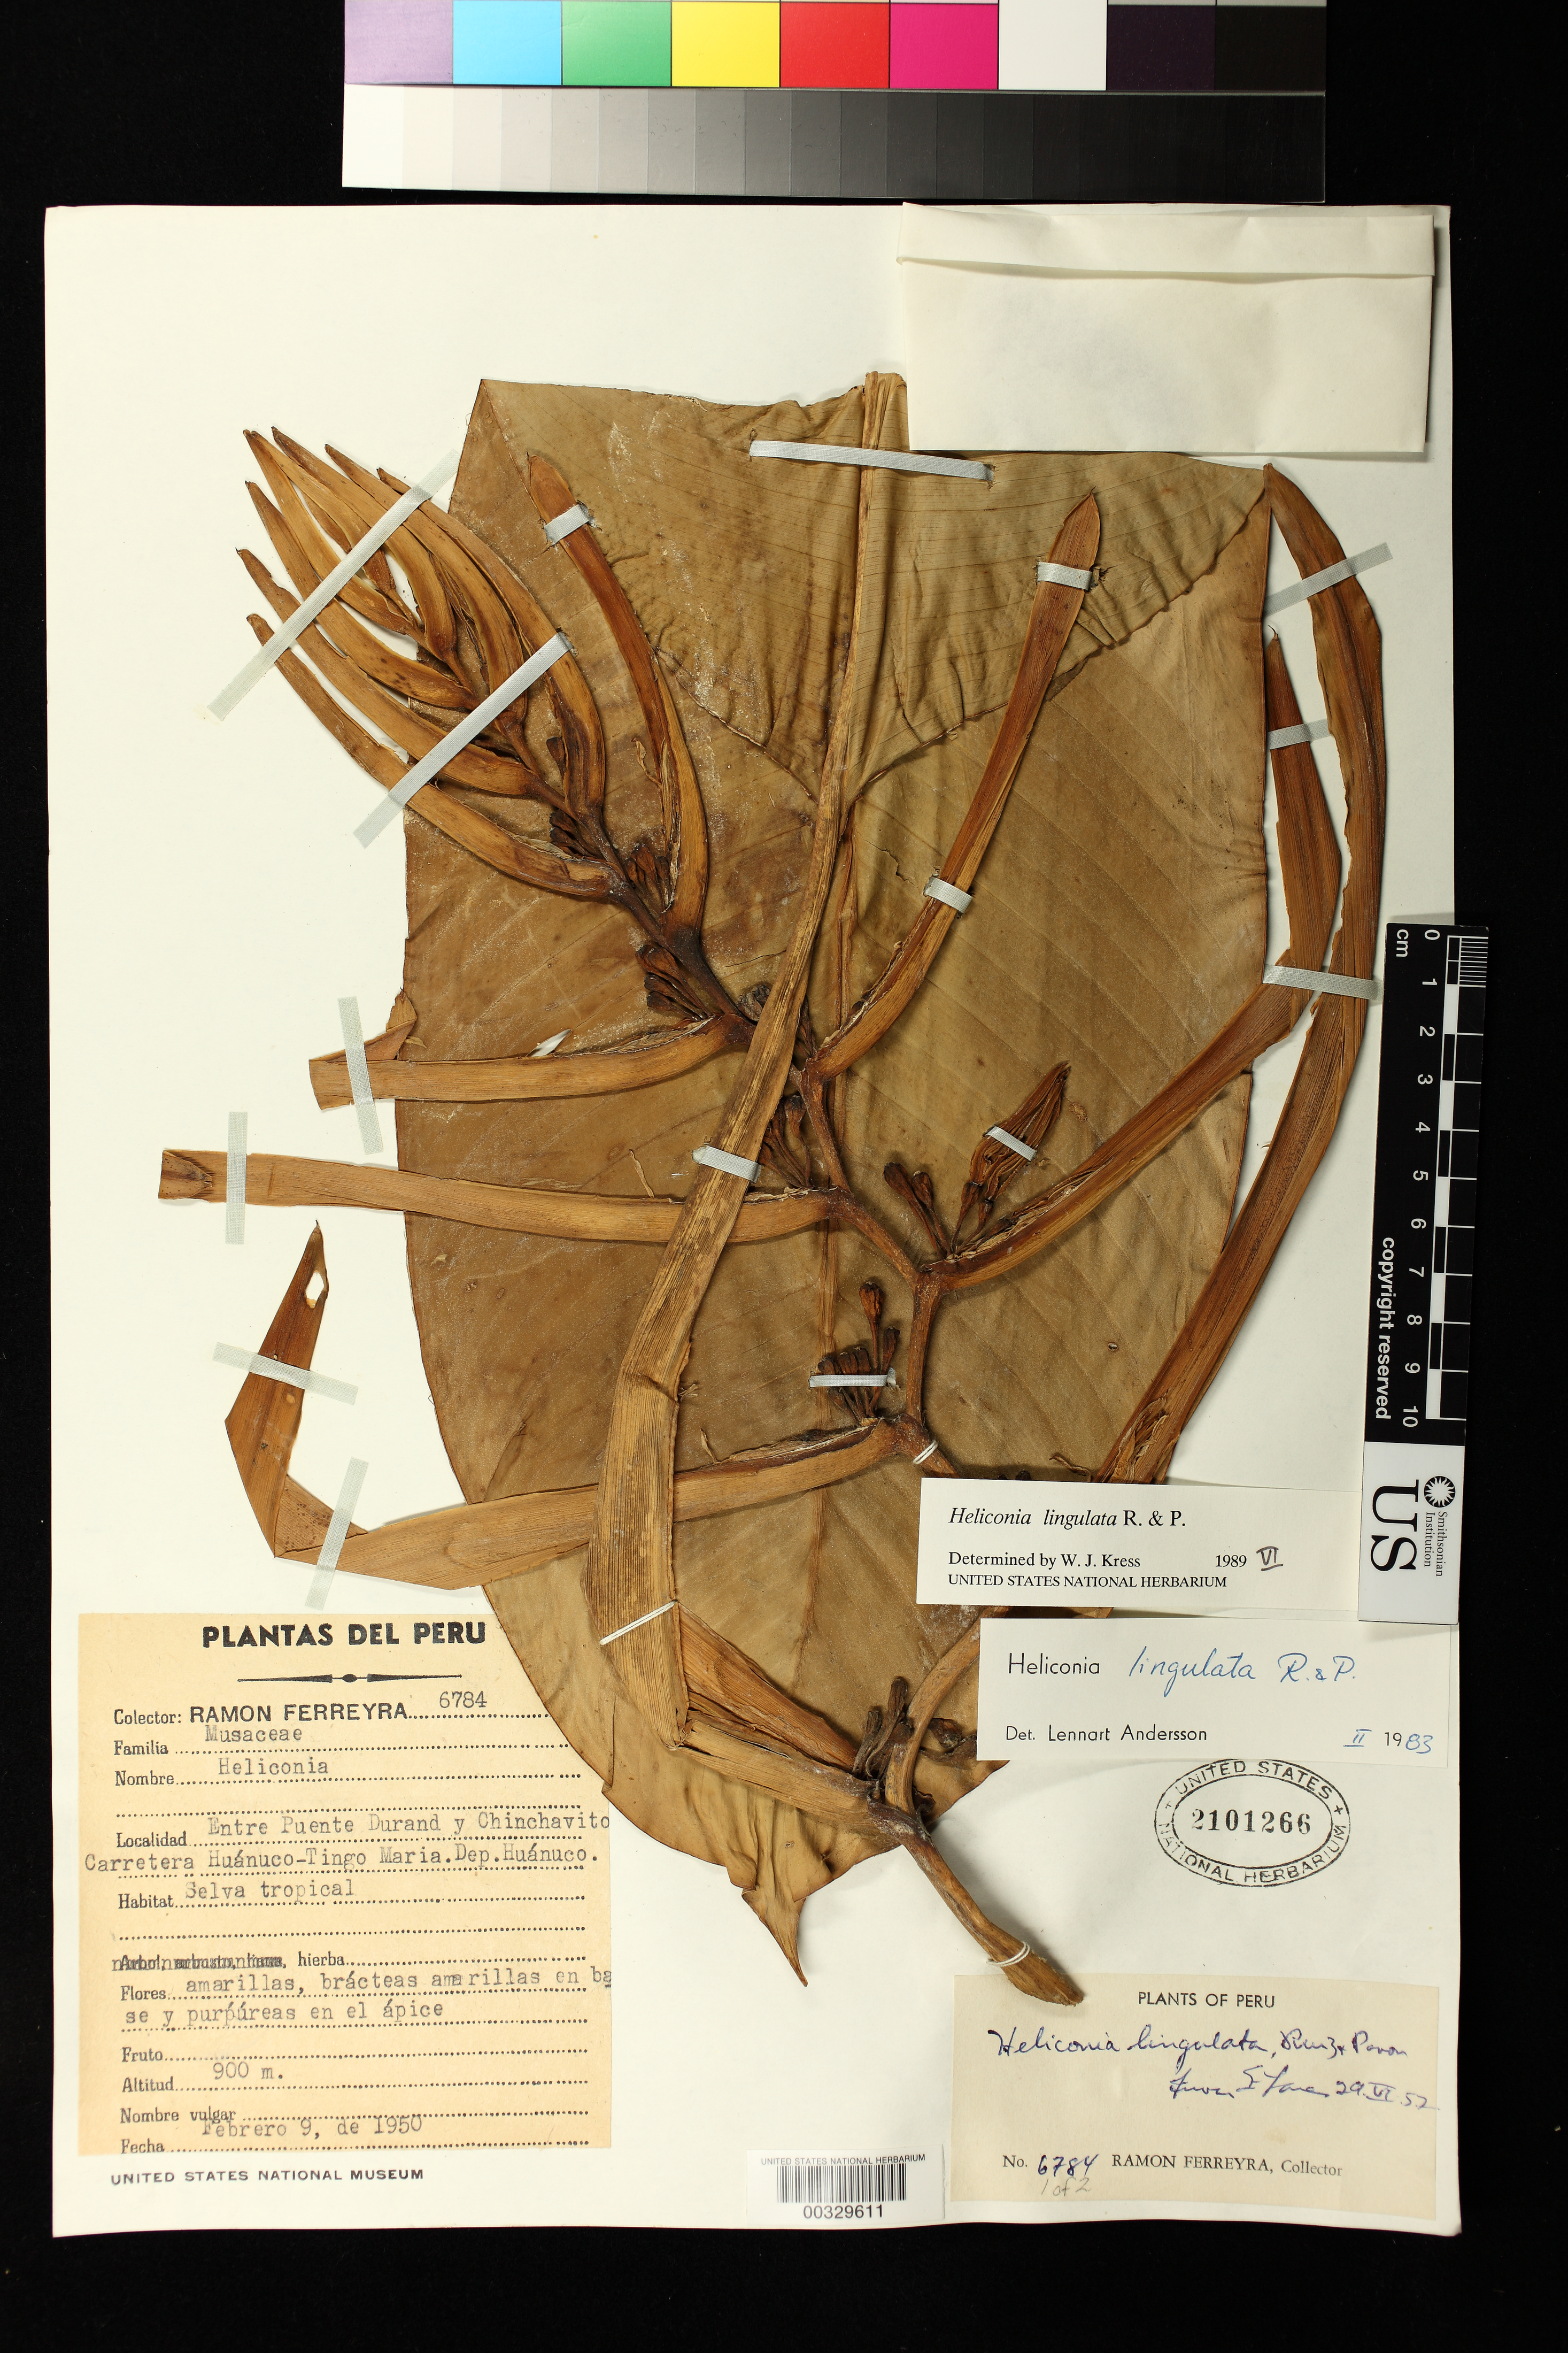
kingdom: Plantae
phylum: Tracheophyta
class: Liliopsida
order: Zingiberales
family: Heliconiaceae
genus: Heliconia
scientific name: Heliconia lingulata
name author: Ruiz & Pav.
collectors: R. A. Ferreyra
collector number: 6784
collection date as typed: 09 Feb 1950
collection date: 1950-02-09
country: Peru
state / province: Huánuco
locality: between Puente Durand and Chinchavito, Huánuco-Tingo María Highway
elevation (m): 900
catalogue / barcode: US 2101266